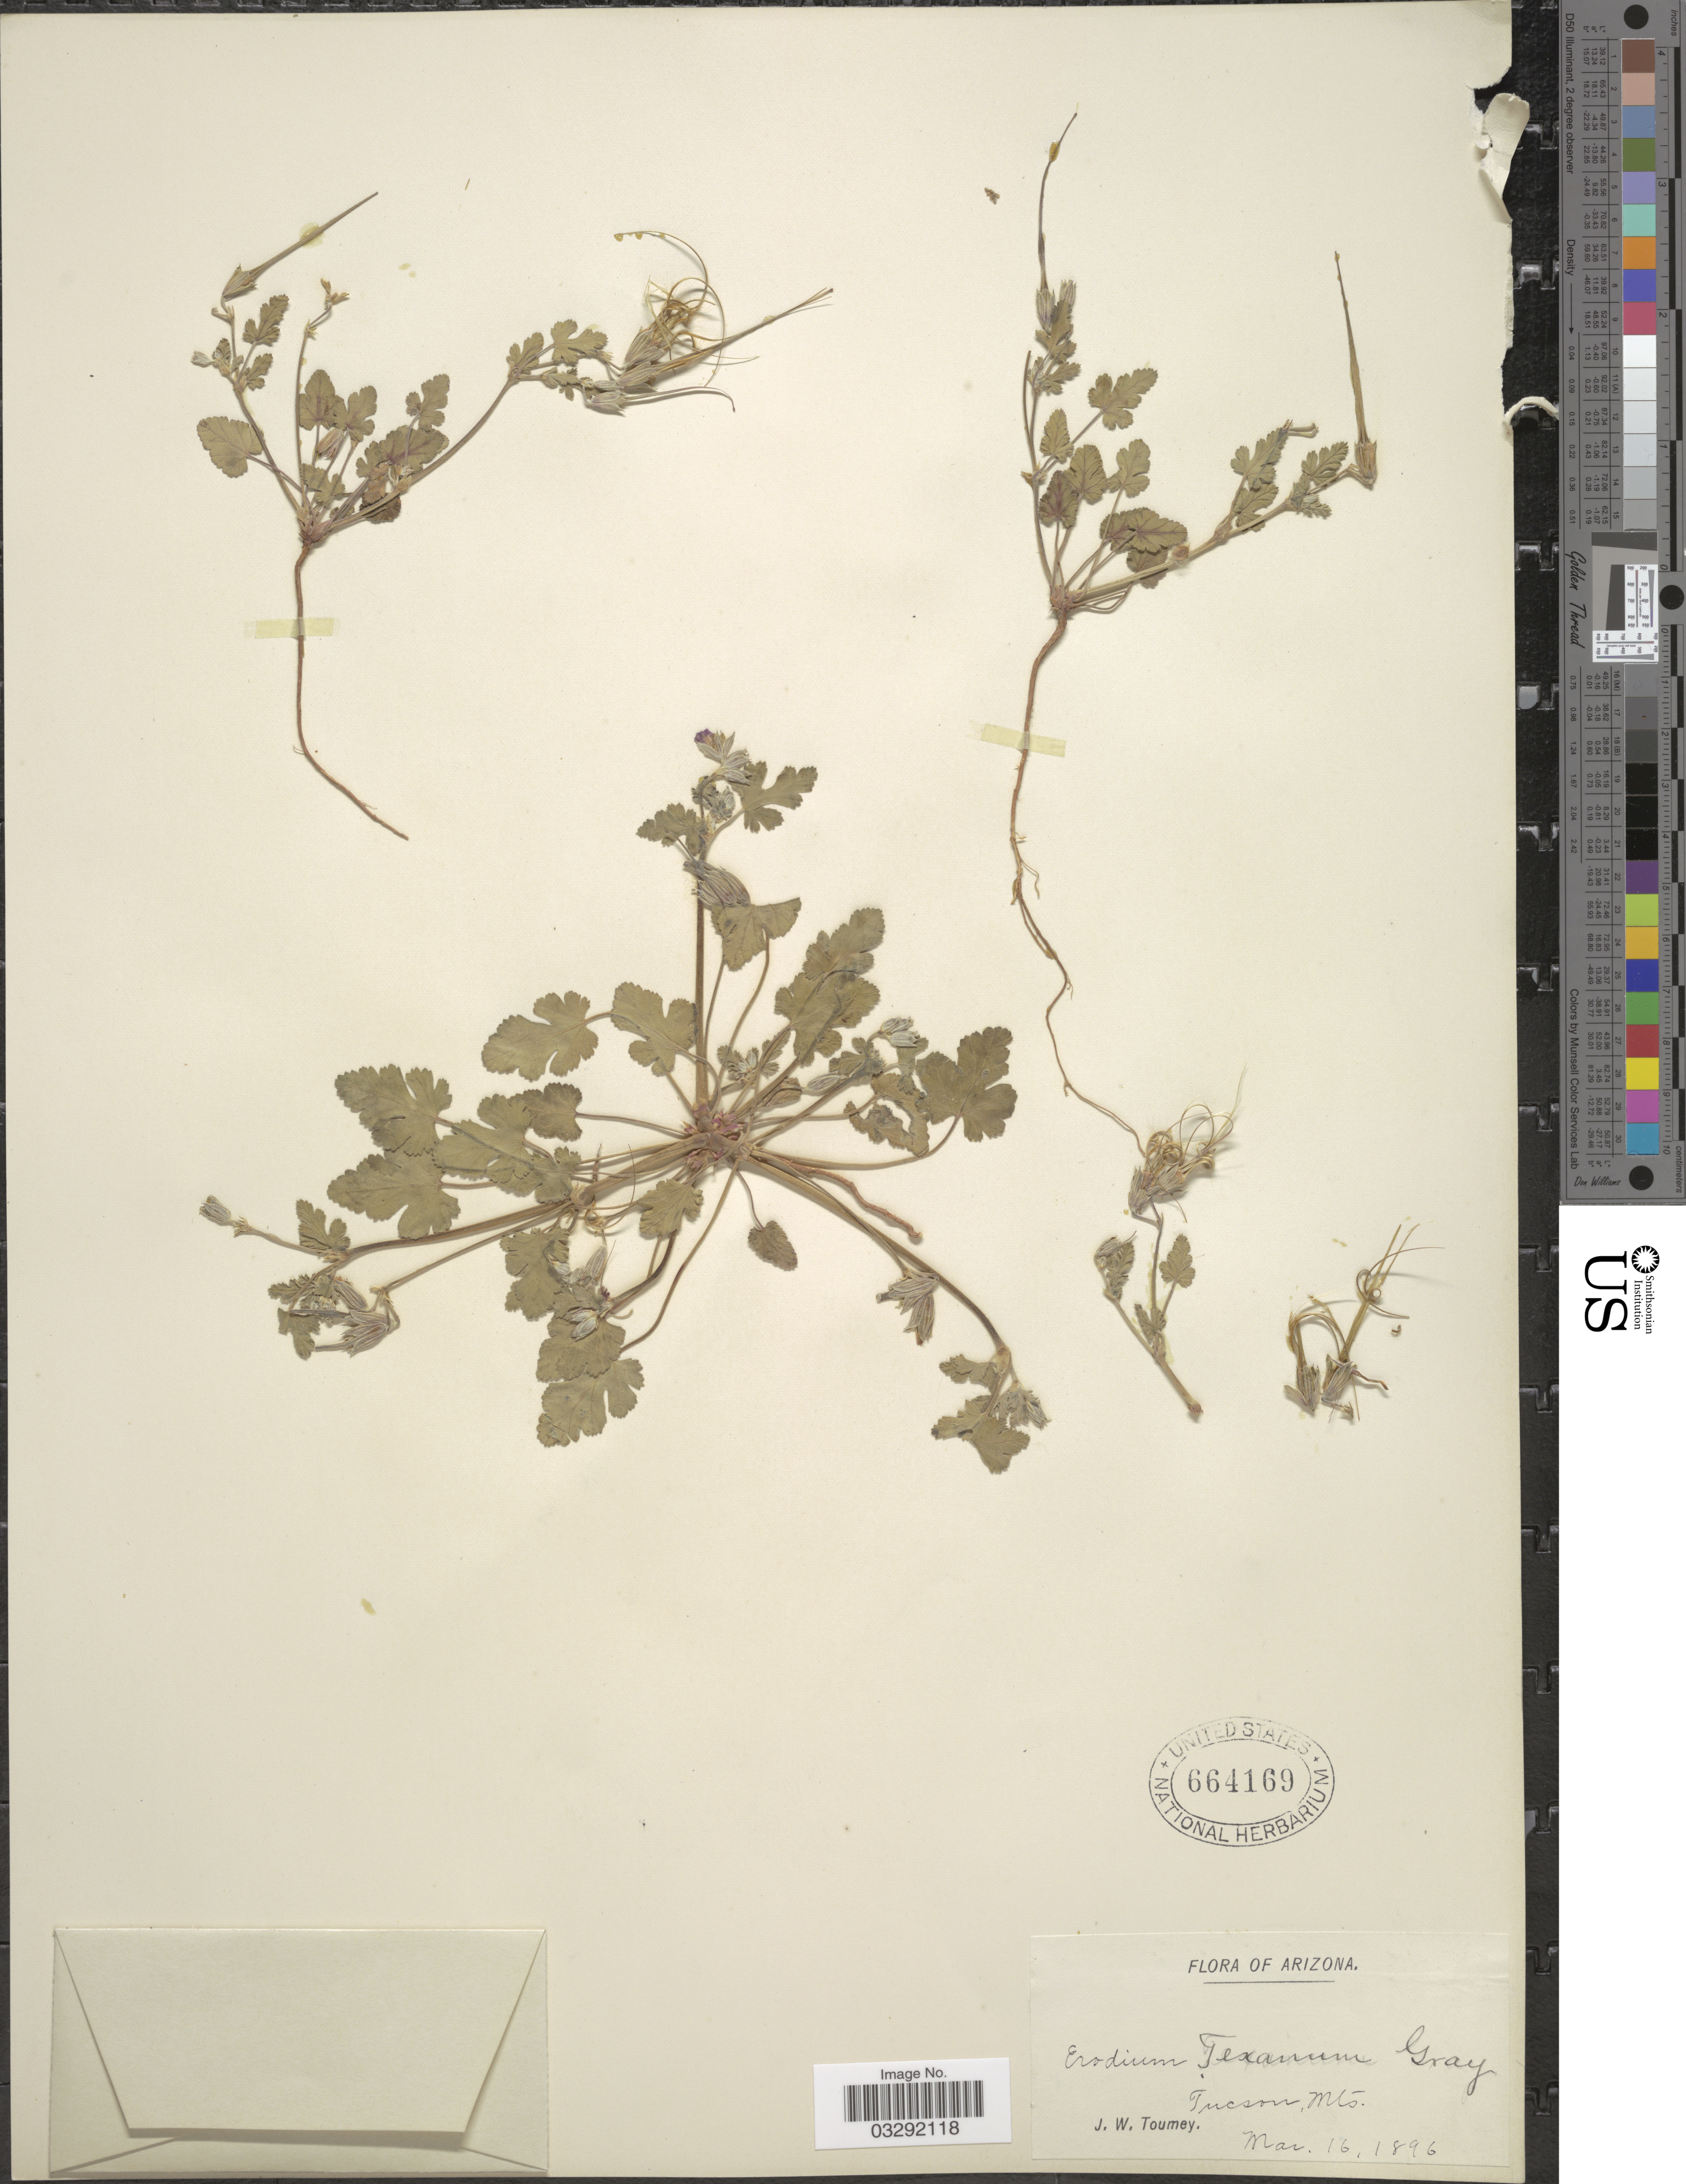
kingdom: Plantae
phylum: Tracheophyta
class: Magnoliopsida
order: Geraniales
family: Geraniaceae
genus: Erodium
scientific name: Erodium texanum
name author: A. Gray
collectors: J. W. Toumey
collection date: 1896-03-16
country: United States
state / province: Arizona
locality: Tucson Mts.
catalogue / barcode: US 664169